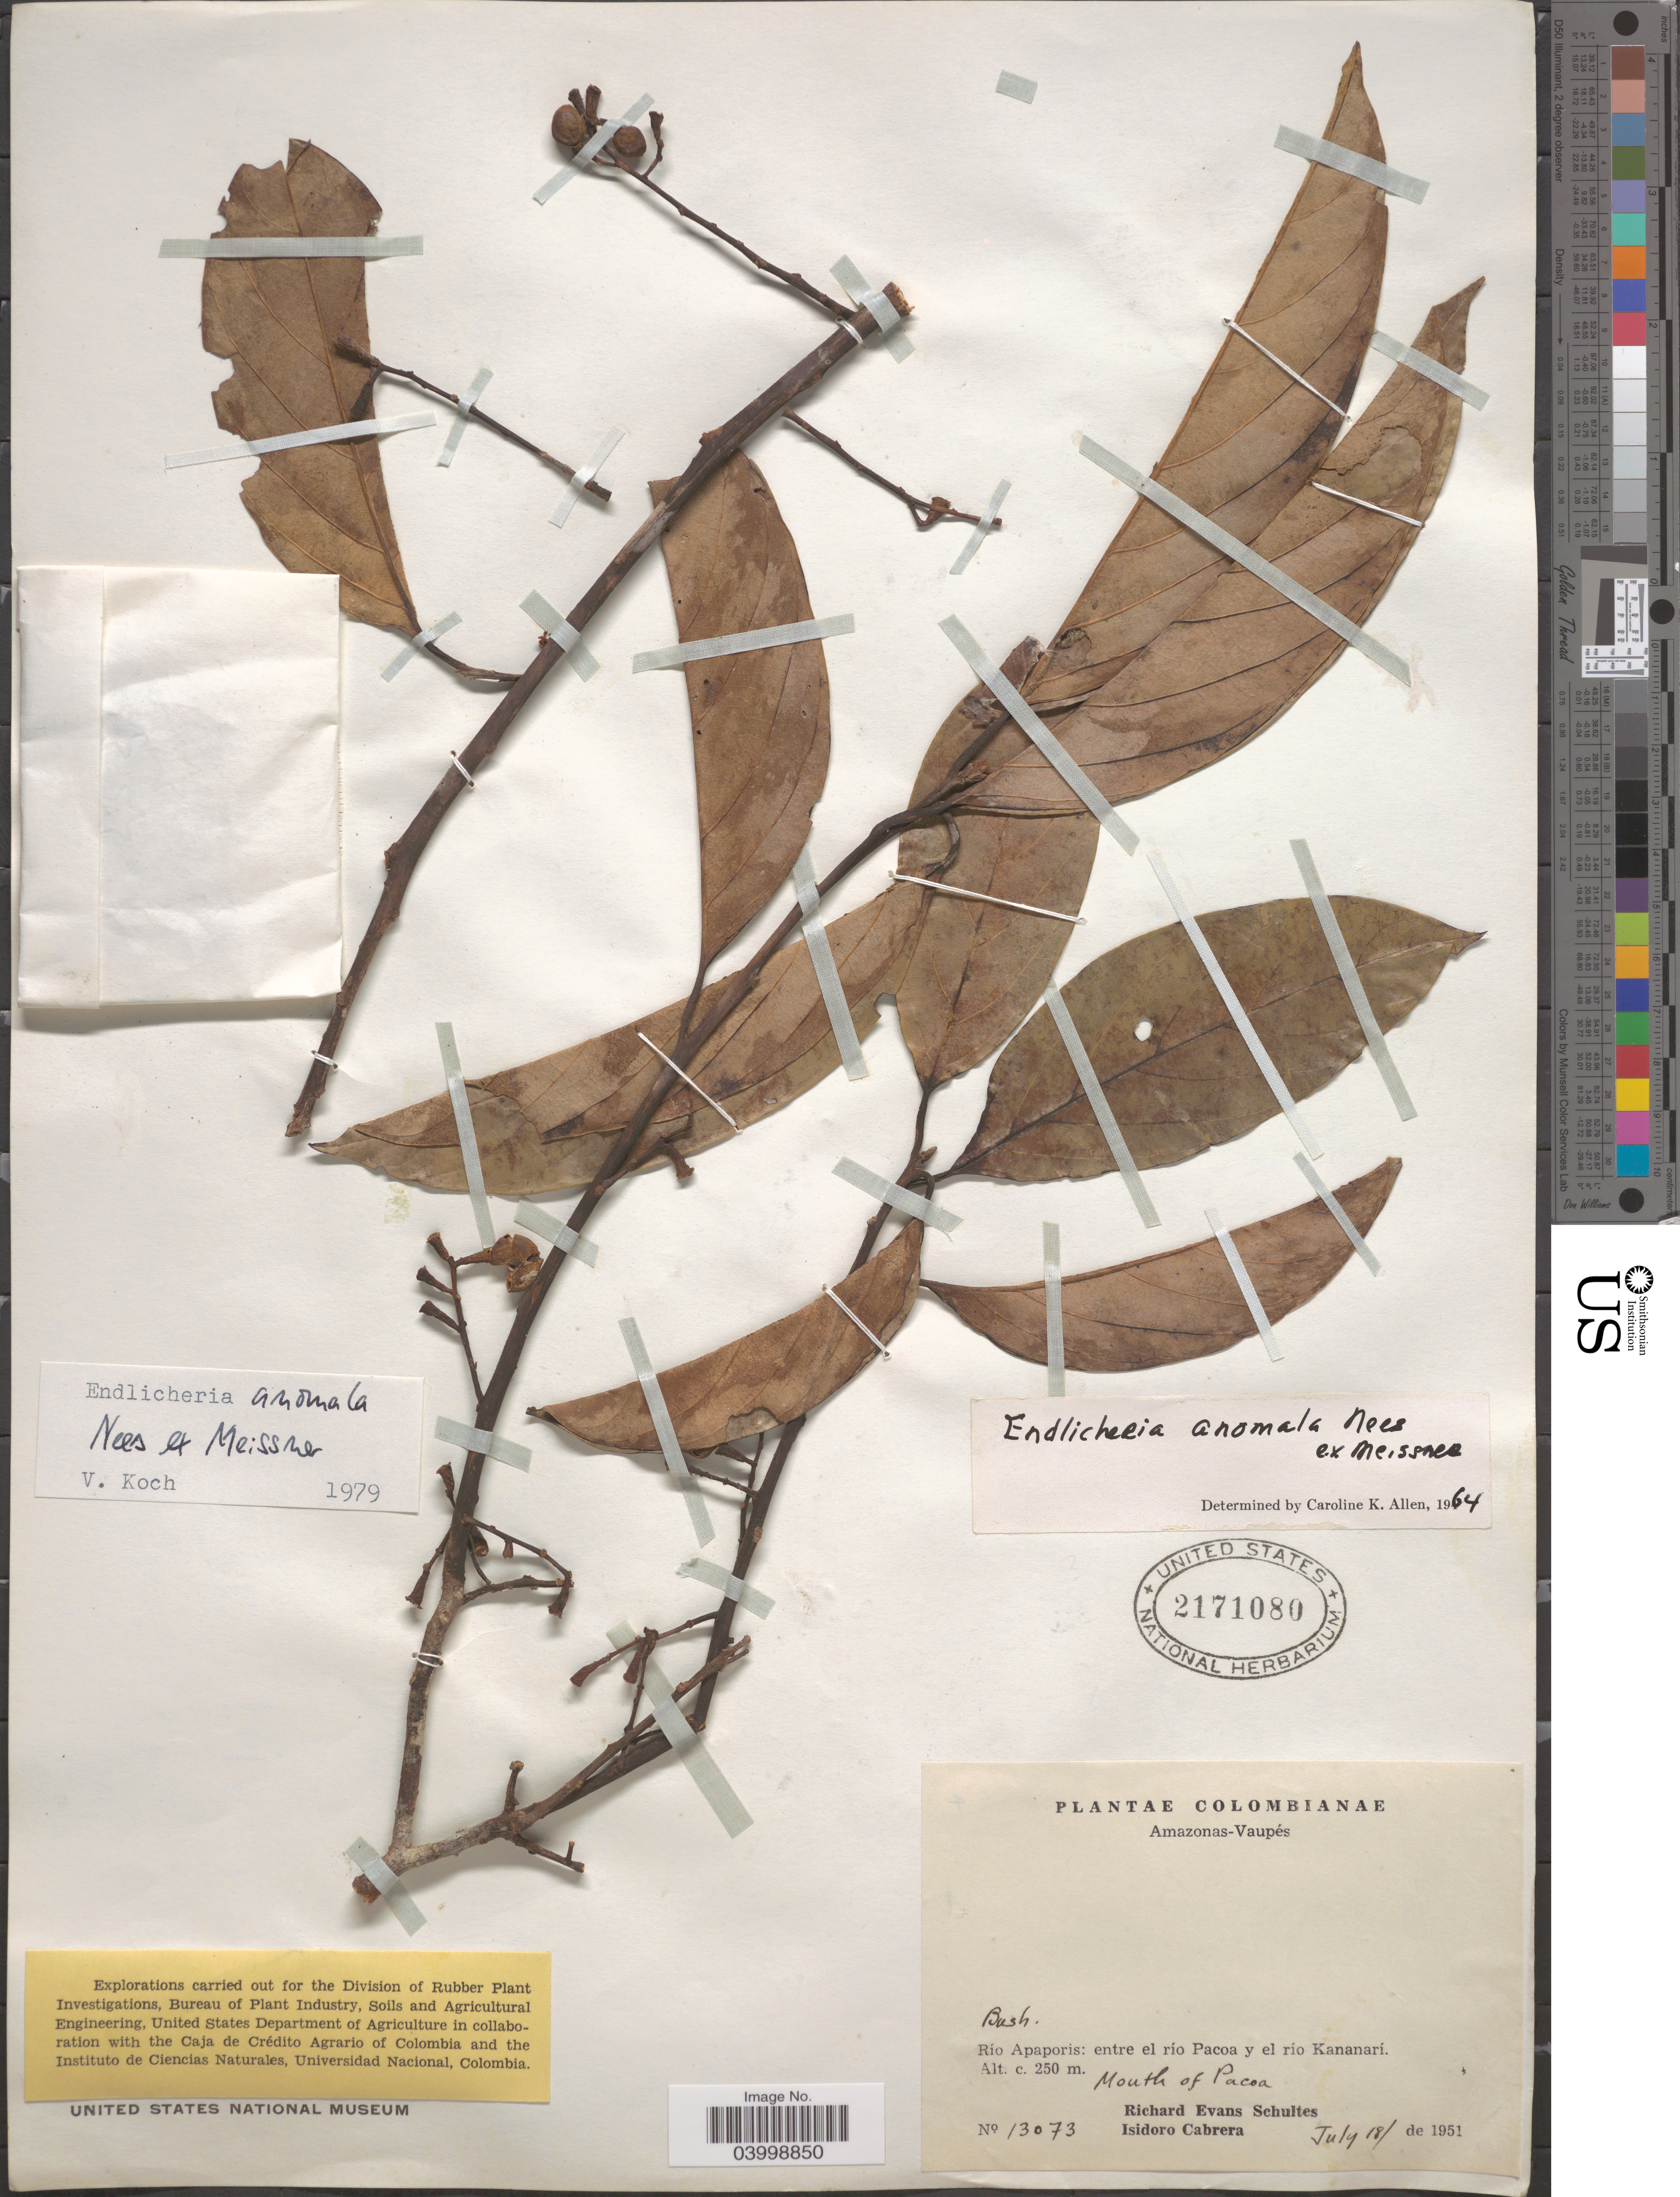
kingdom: Plantae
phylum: Tracheophyta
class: Magnoliopsida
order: Laurales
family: Lauraceae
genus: Endlicheria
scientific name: Endlicheria anomala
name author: Nees ex Meisn.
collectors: R. E. Schultes & I. Cabrera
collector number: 13073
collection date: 1951-07-18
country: Colombia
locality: Amazonas - Vaupés. Río Apaporis: entre el río Pacoa y el río Kananarí. Mouth of Pacoa.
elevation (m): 250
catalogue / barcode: US 2171080